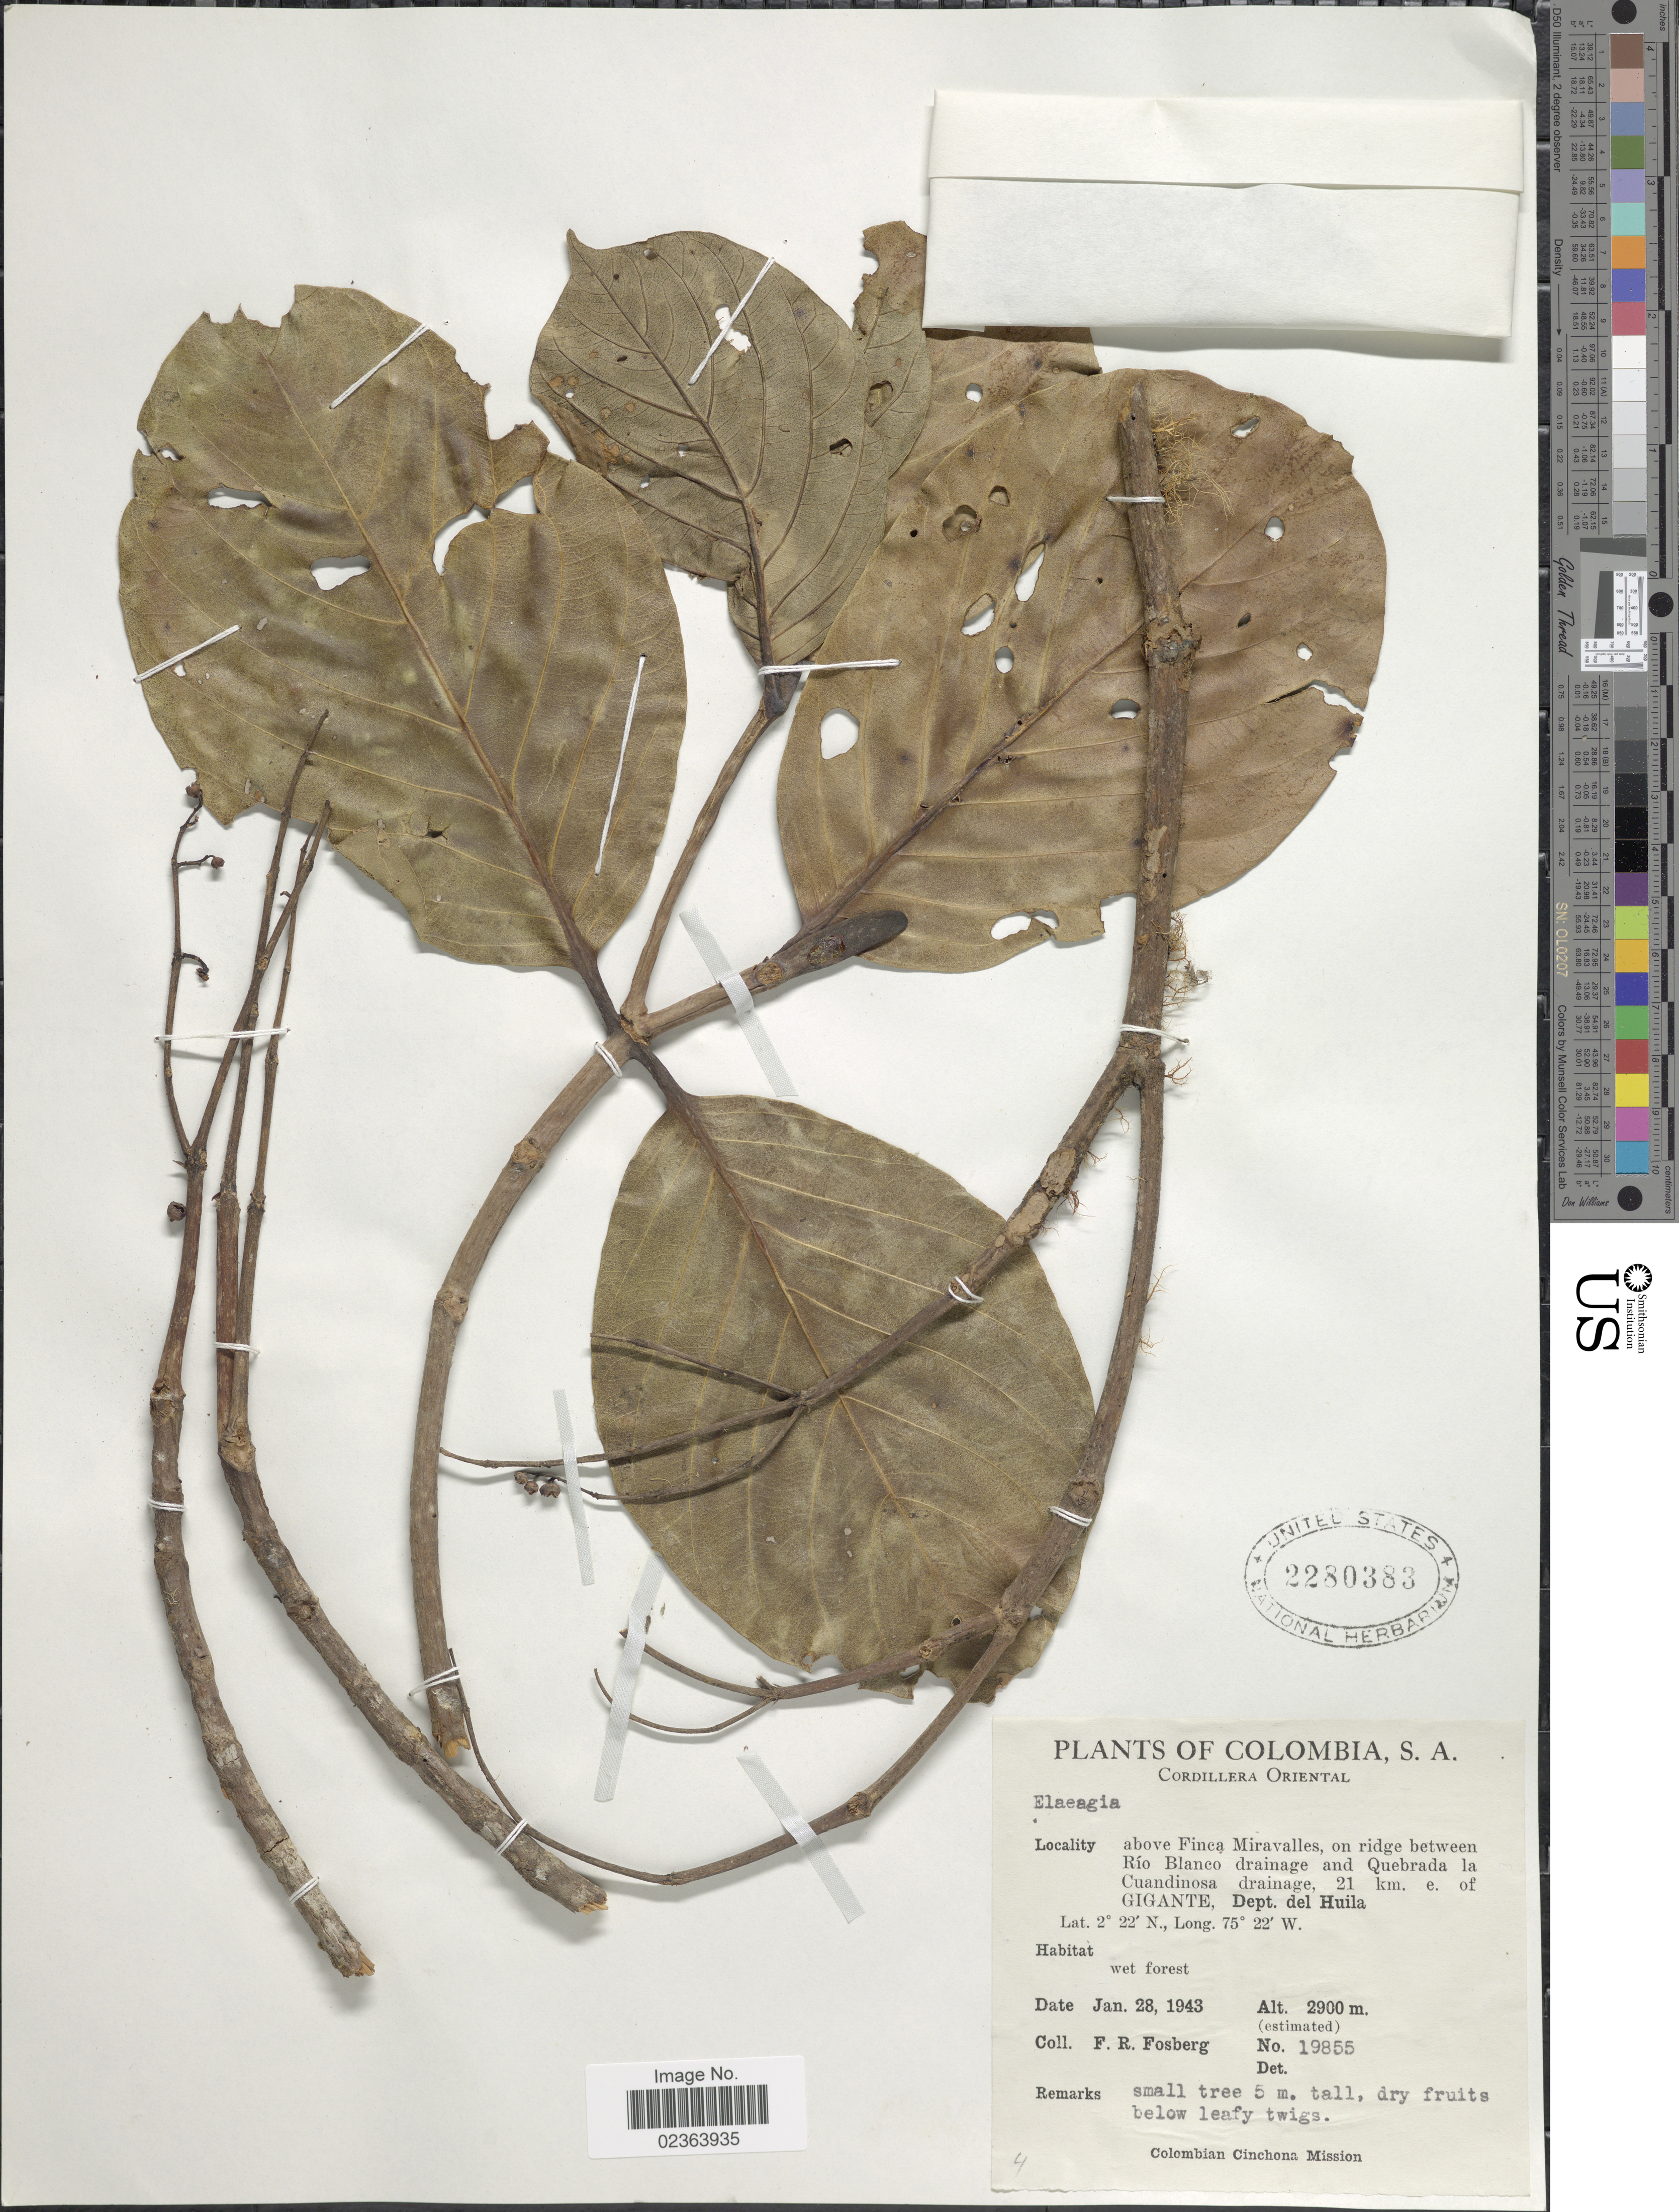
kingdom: Plantae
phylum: Tracheophyta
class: Magnoliopsida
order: Gentianales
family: Rubiaceae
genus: Elaeagia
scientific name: Elaeagia sp.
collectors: F. R. Fosberg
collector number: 19855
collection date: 1943-01-28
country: Colombia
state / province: Huila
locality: Cordillera Oriental, Above Finca Miravalles, on ridge between Rio Blanco drainage and Quebrada la Cuandinosa drainage, 21 km. e. of Gigante, Dept. del Huila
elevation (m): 2900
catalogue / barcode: US 2280383